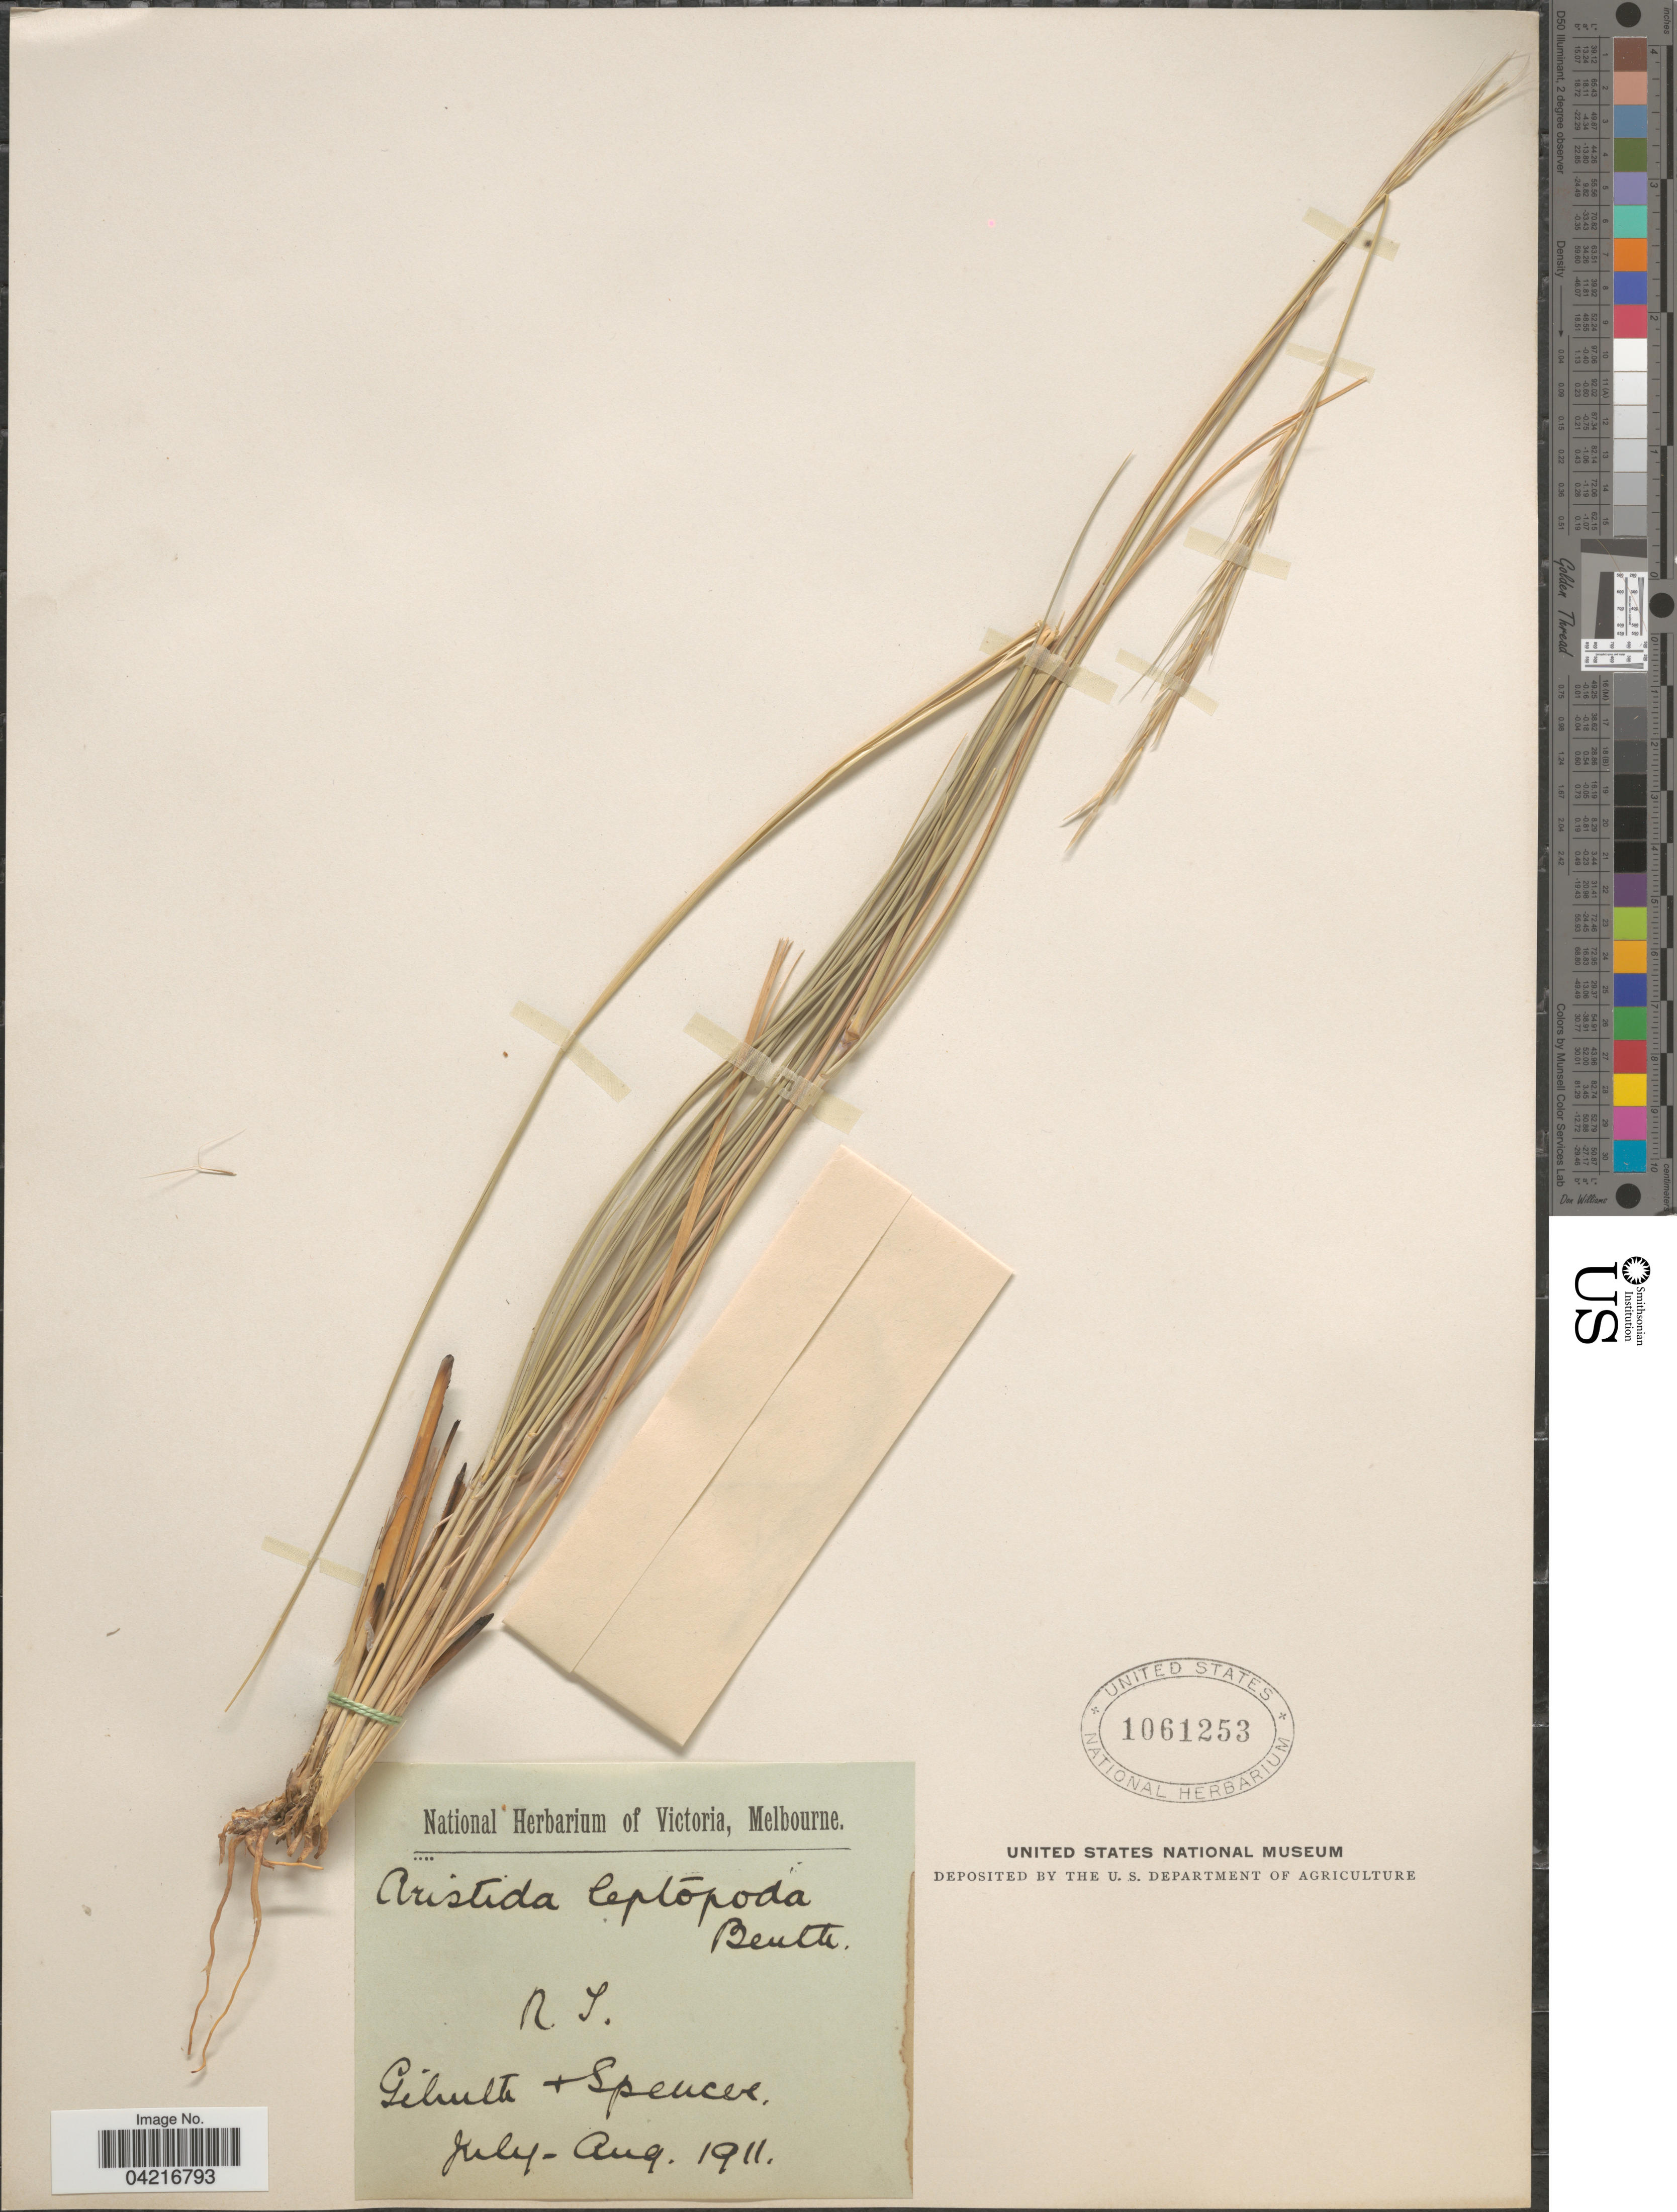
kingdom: Plantae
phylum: Tracheophyta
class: Liliopsida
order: Poales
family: Poaceae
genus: Aristida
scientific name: Aristida leptopoda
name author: Benth.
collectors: Gilruth & -- Spencer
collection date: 1911-07/1911-08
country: Australia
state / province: Northern Territory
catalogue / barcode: US 1061253